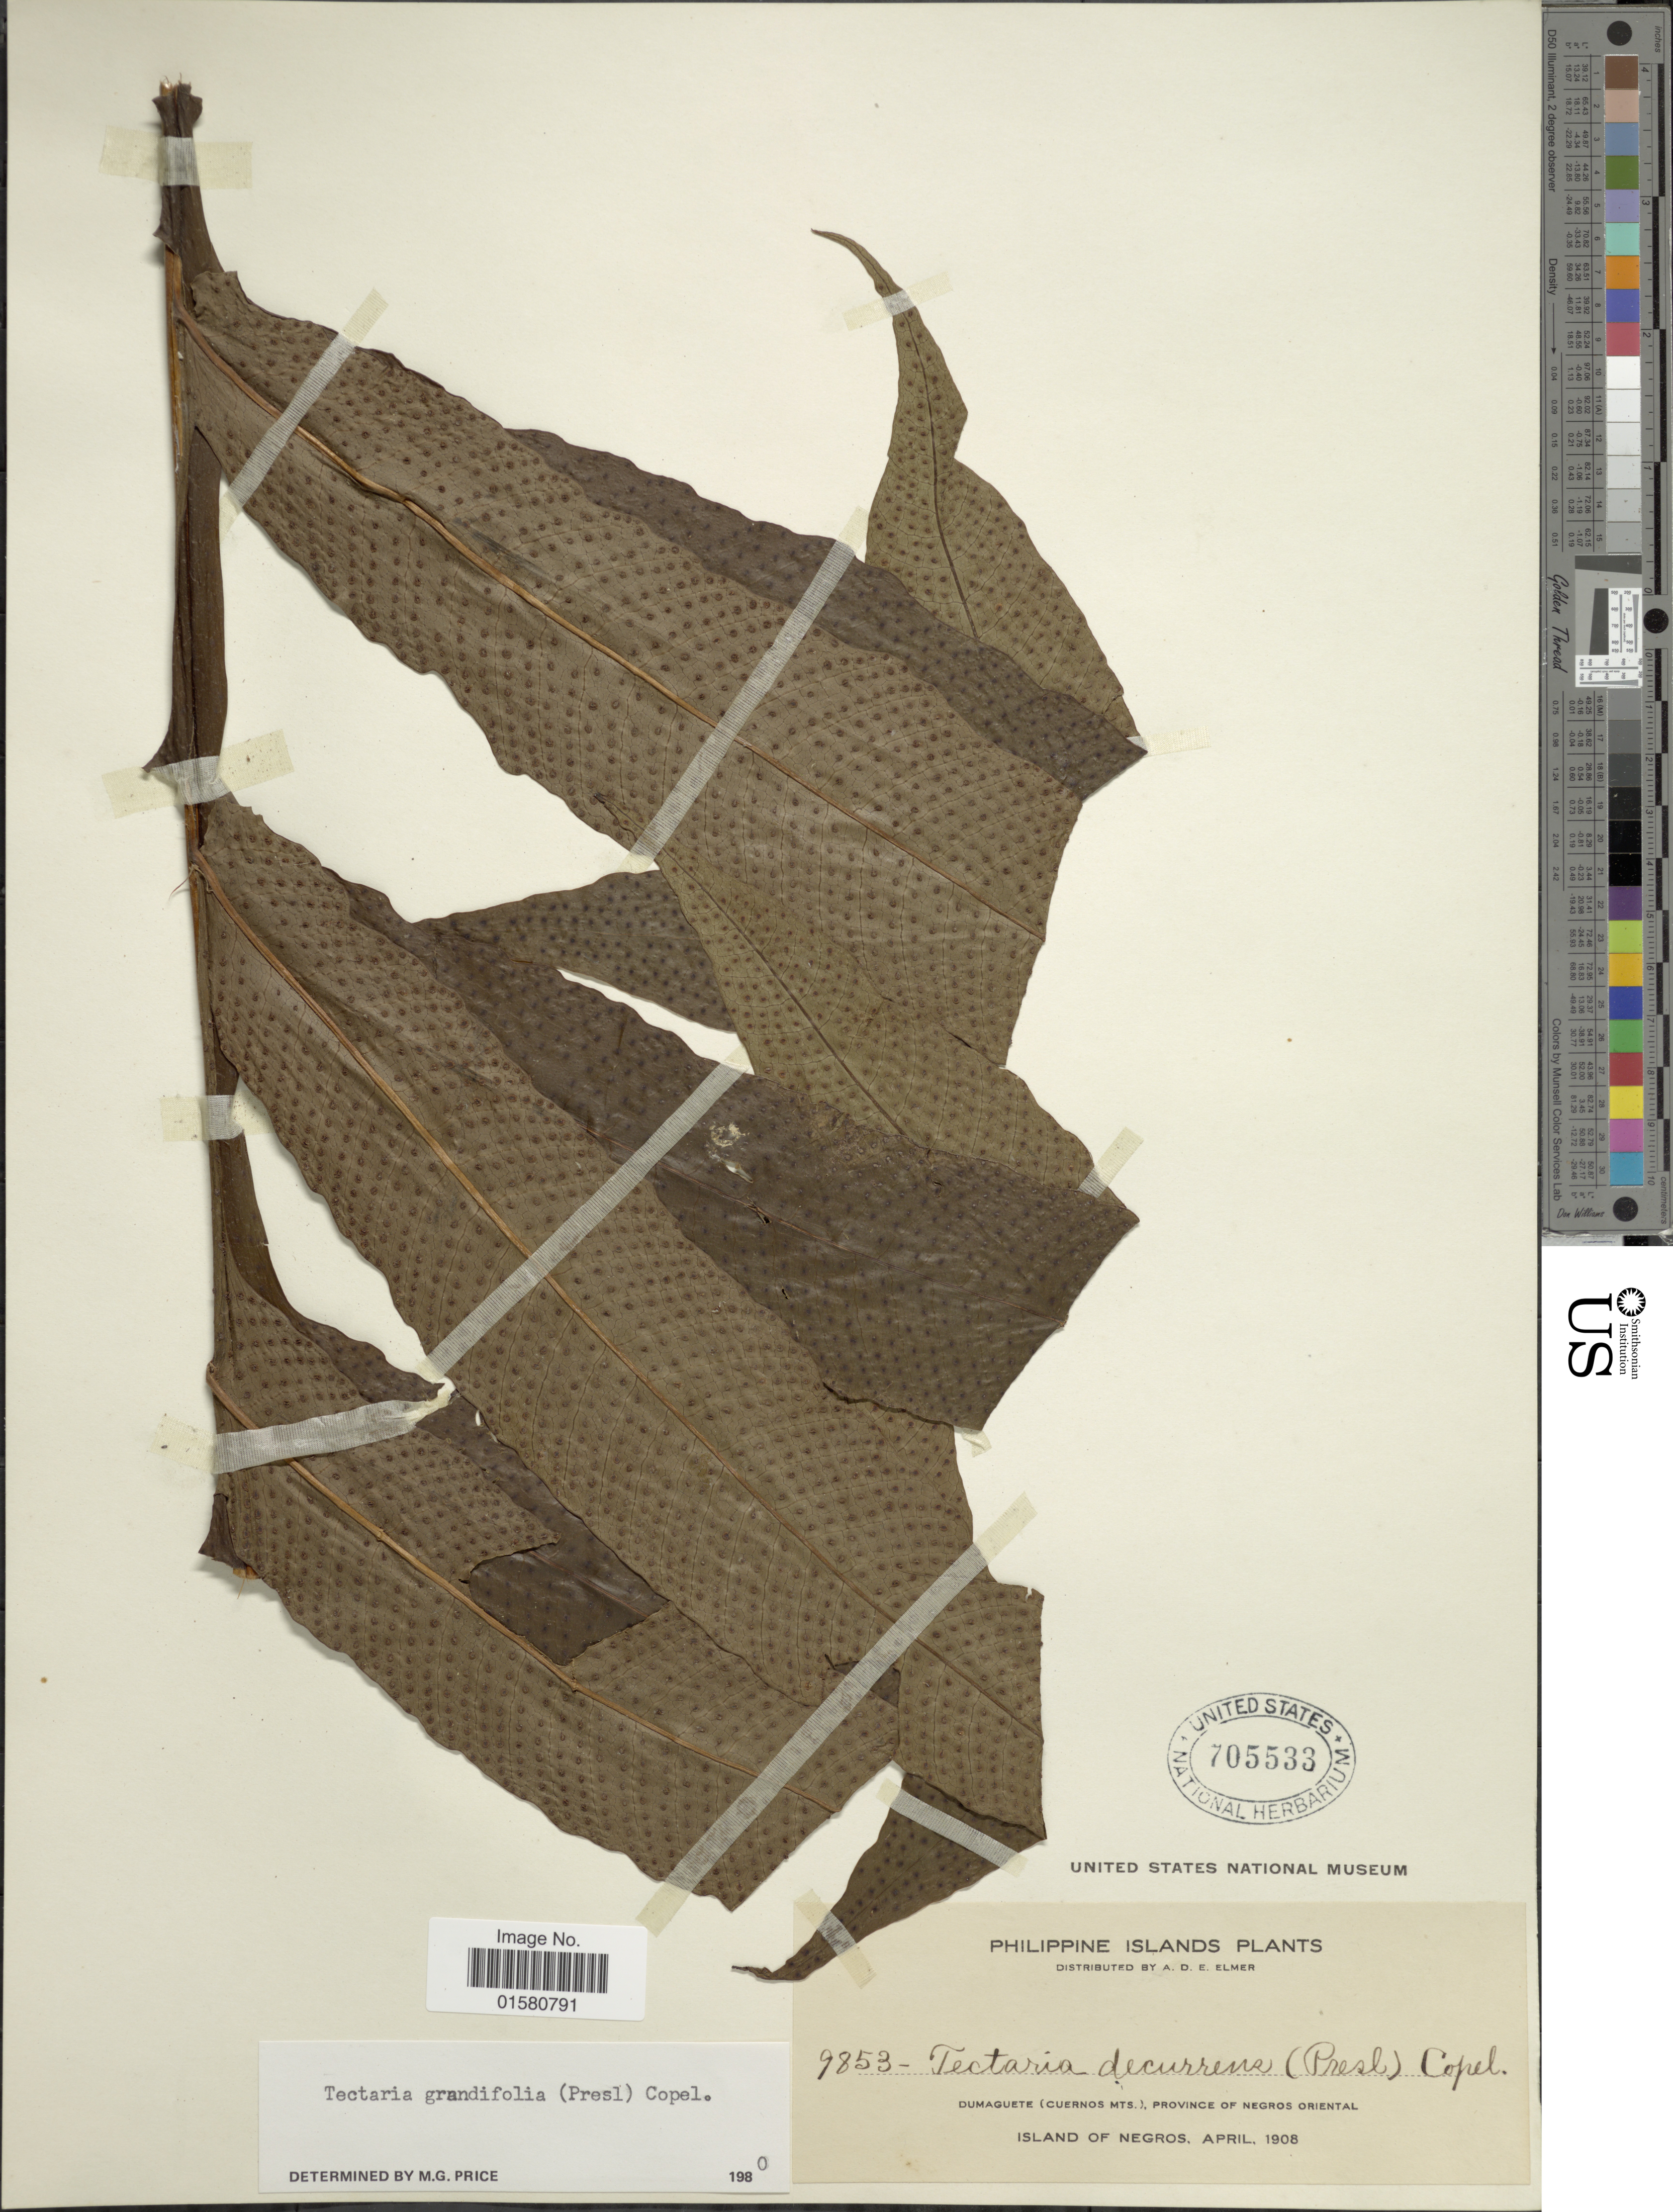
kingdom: Plantae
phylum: Tracheophyta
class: Polypodiopsida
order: Polypodiales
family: Tectariaceae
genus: Tectaria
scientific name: Tectaria crenata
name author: Cav.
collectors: A. D. E. Elmer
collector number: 9853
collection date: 1908-04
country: Philippines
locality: Dumaguete (Cuernos Mts.), Province of Negros Oriental. Island of Negros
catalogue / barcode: US 705533